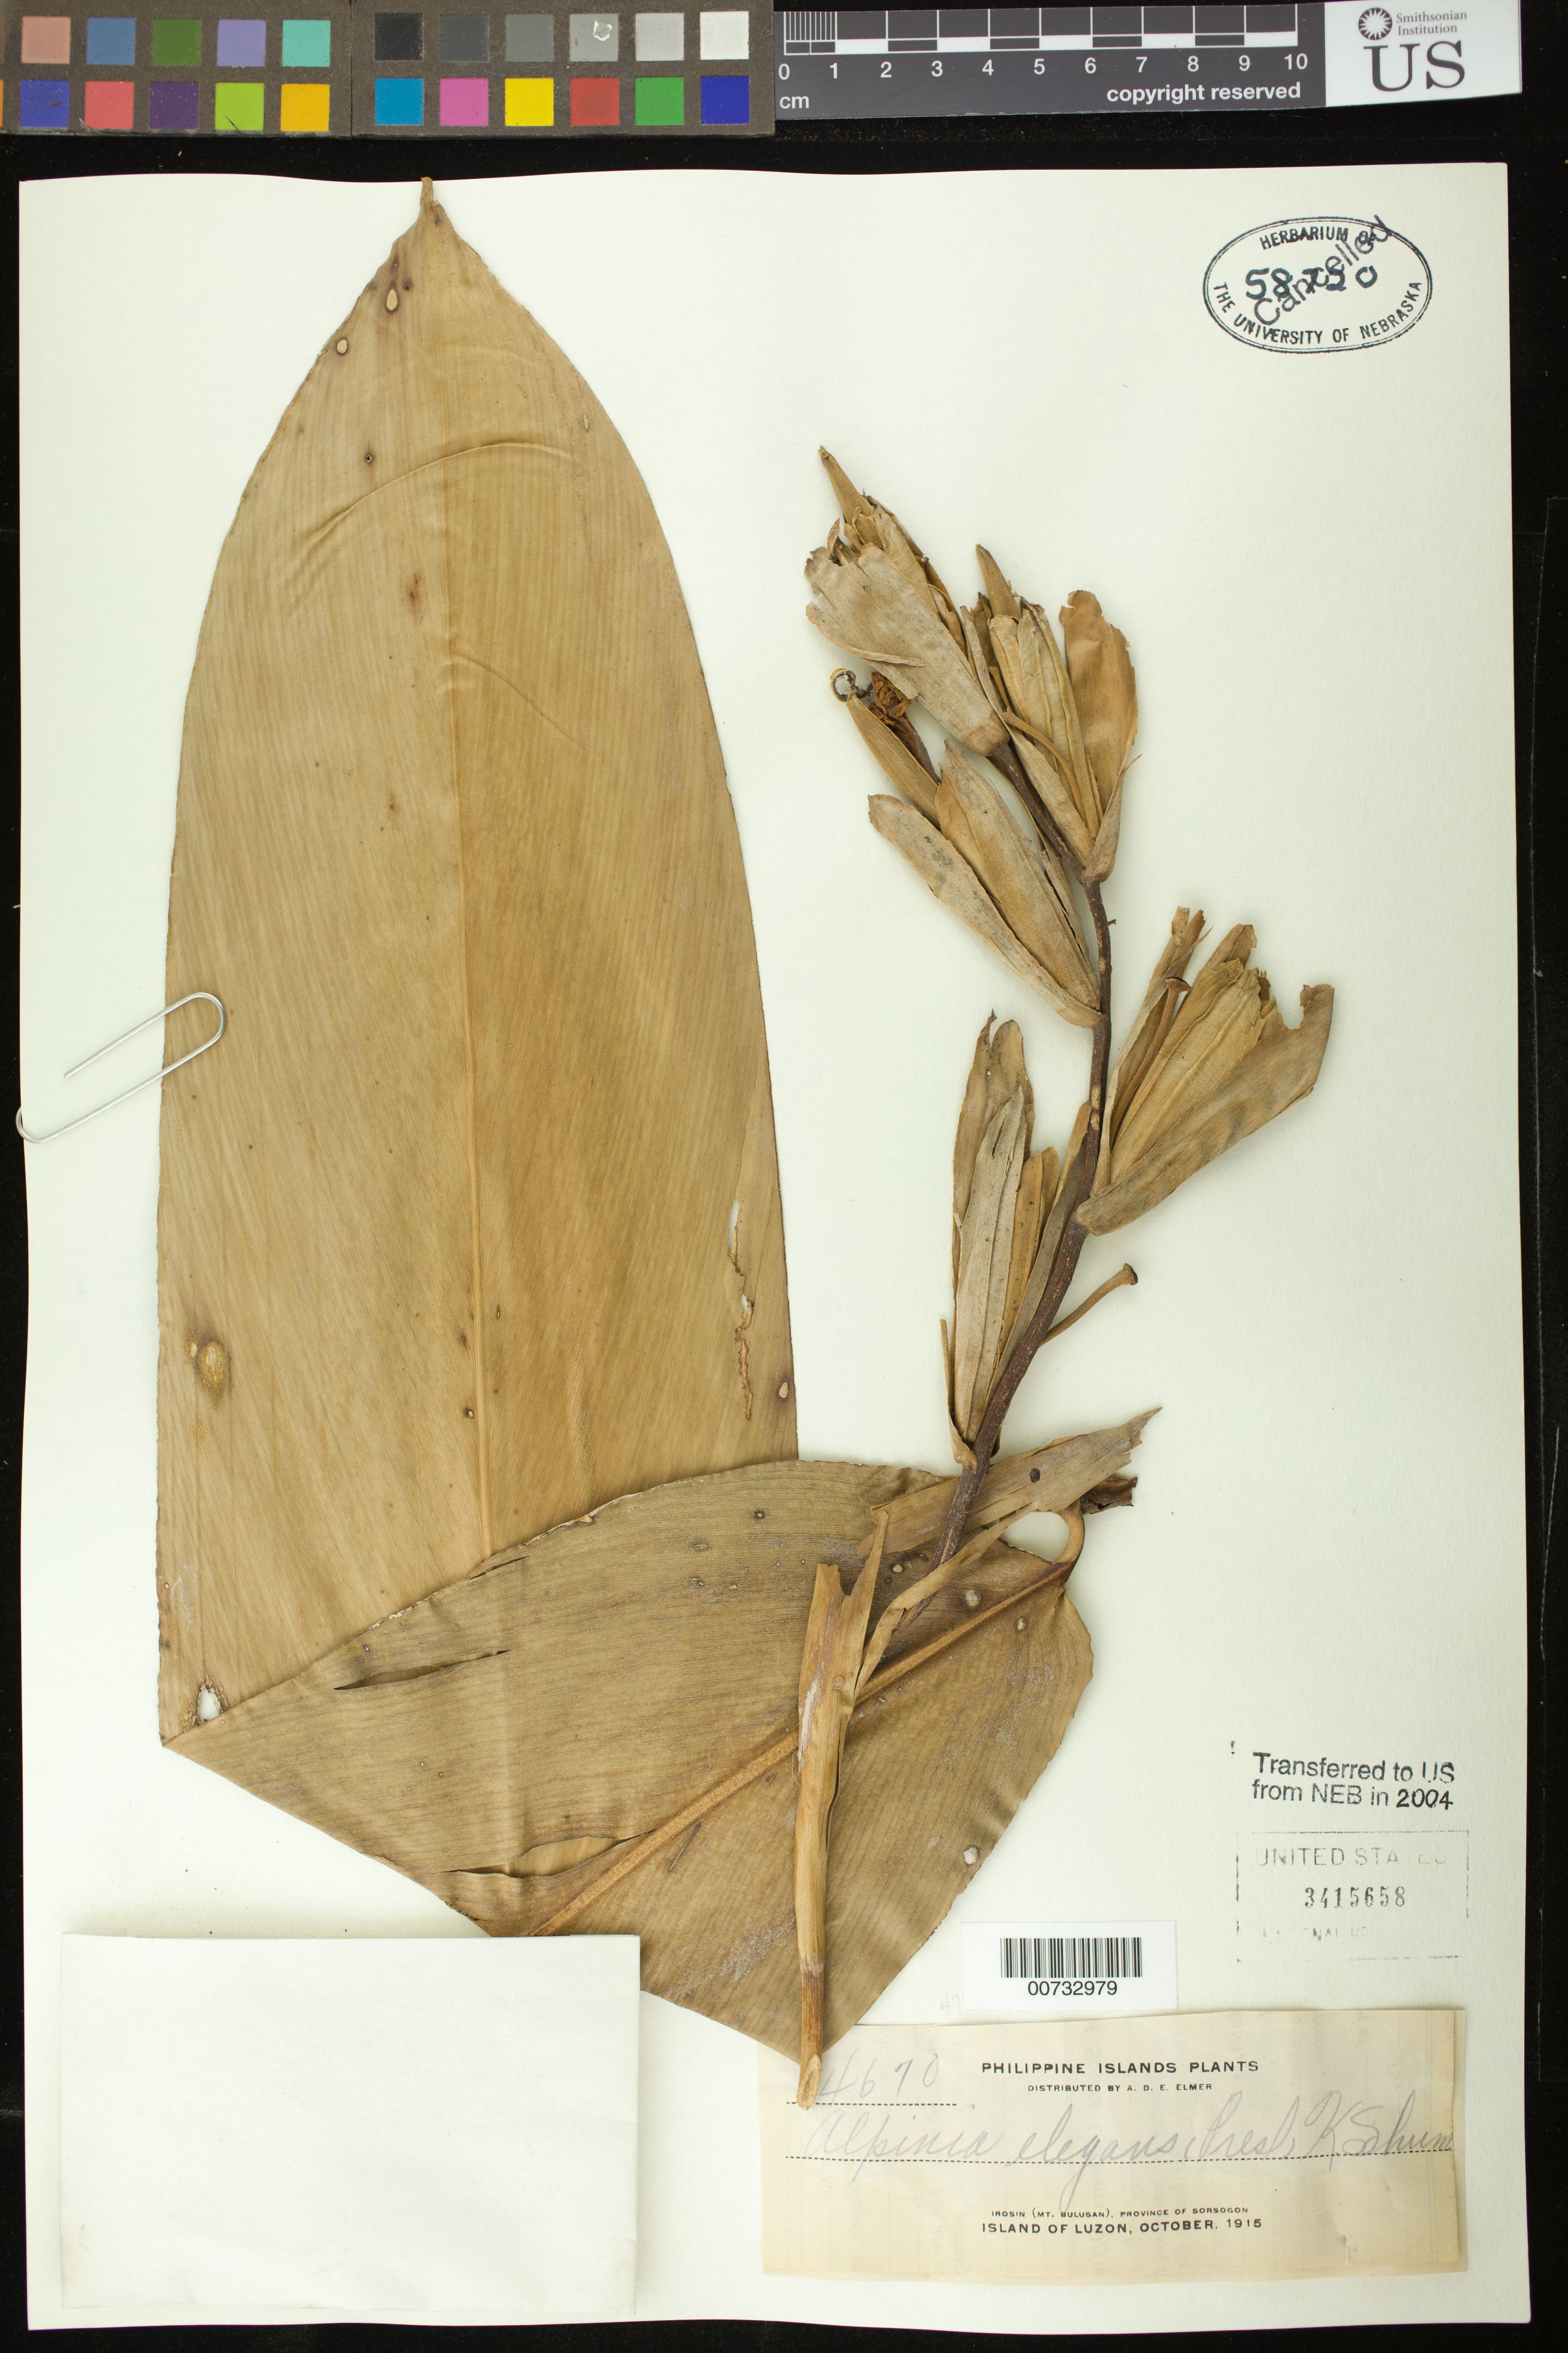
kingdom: Plantae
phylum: Tracheophyta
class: Liliopsida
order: Zingiberales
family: Zingiberaceae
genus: Alpinia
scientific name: Alpinia elegans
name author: (C. Presl) K. Schum.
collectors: A. D. E. Elmer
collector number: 14670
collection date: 1915-10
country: Philippines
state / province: Bicol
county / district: Sorsogon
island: Luzon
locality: Irosin (Mt Bulusan)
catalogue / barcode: US 3415658